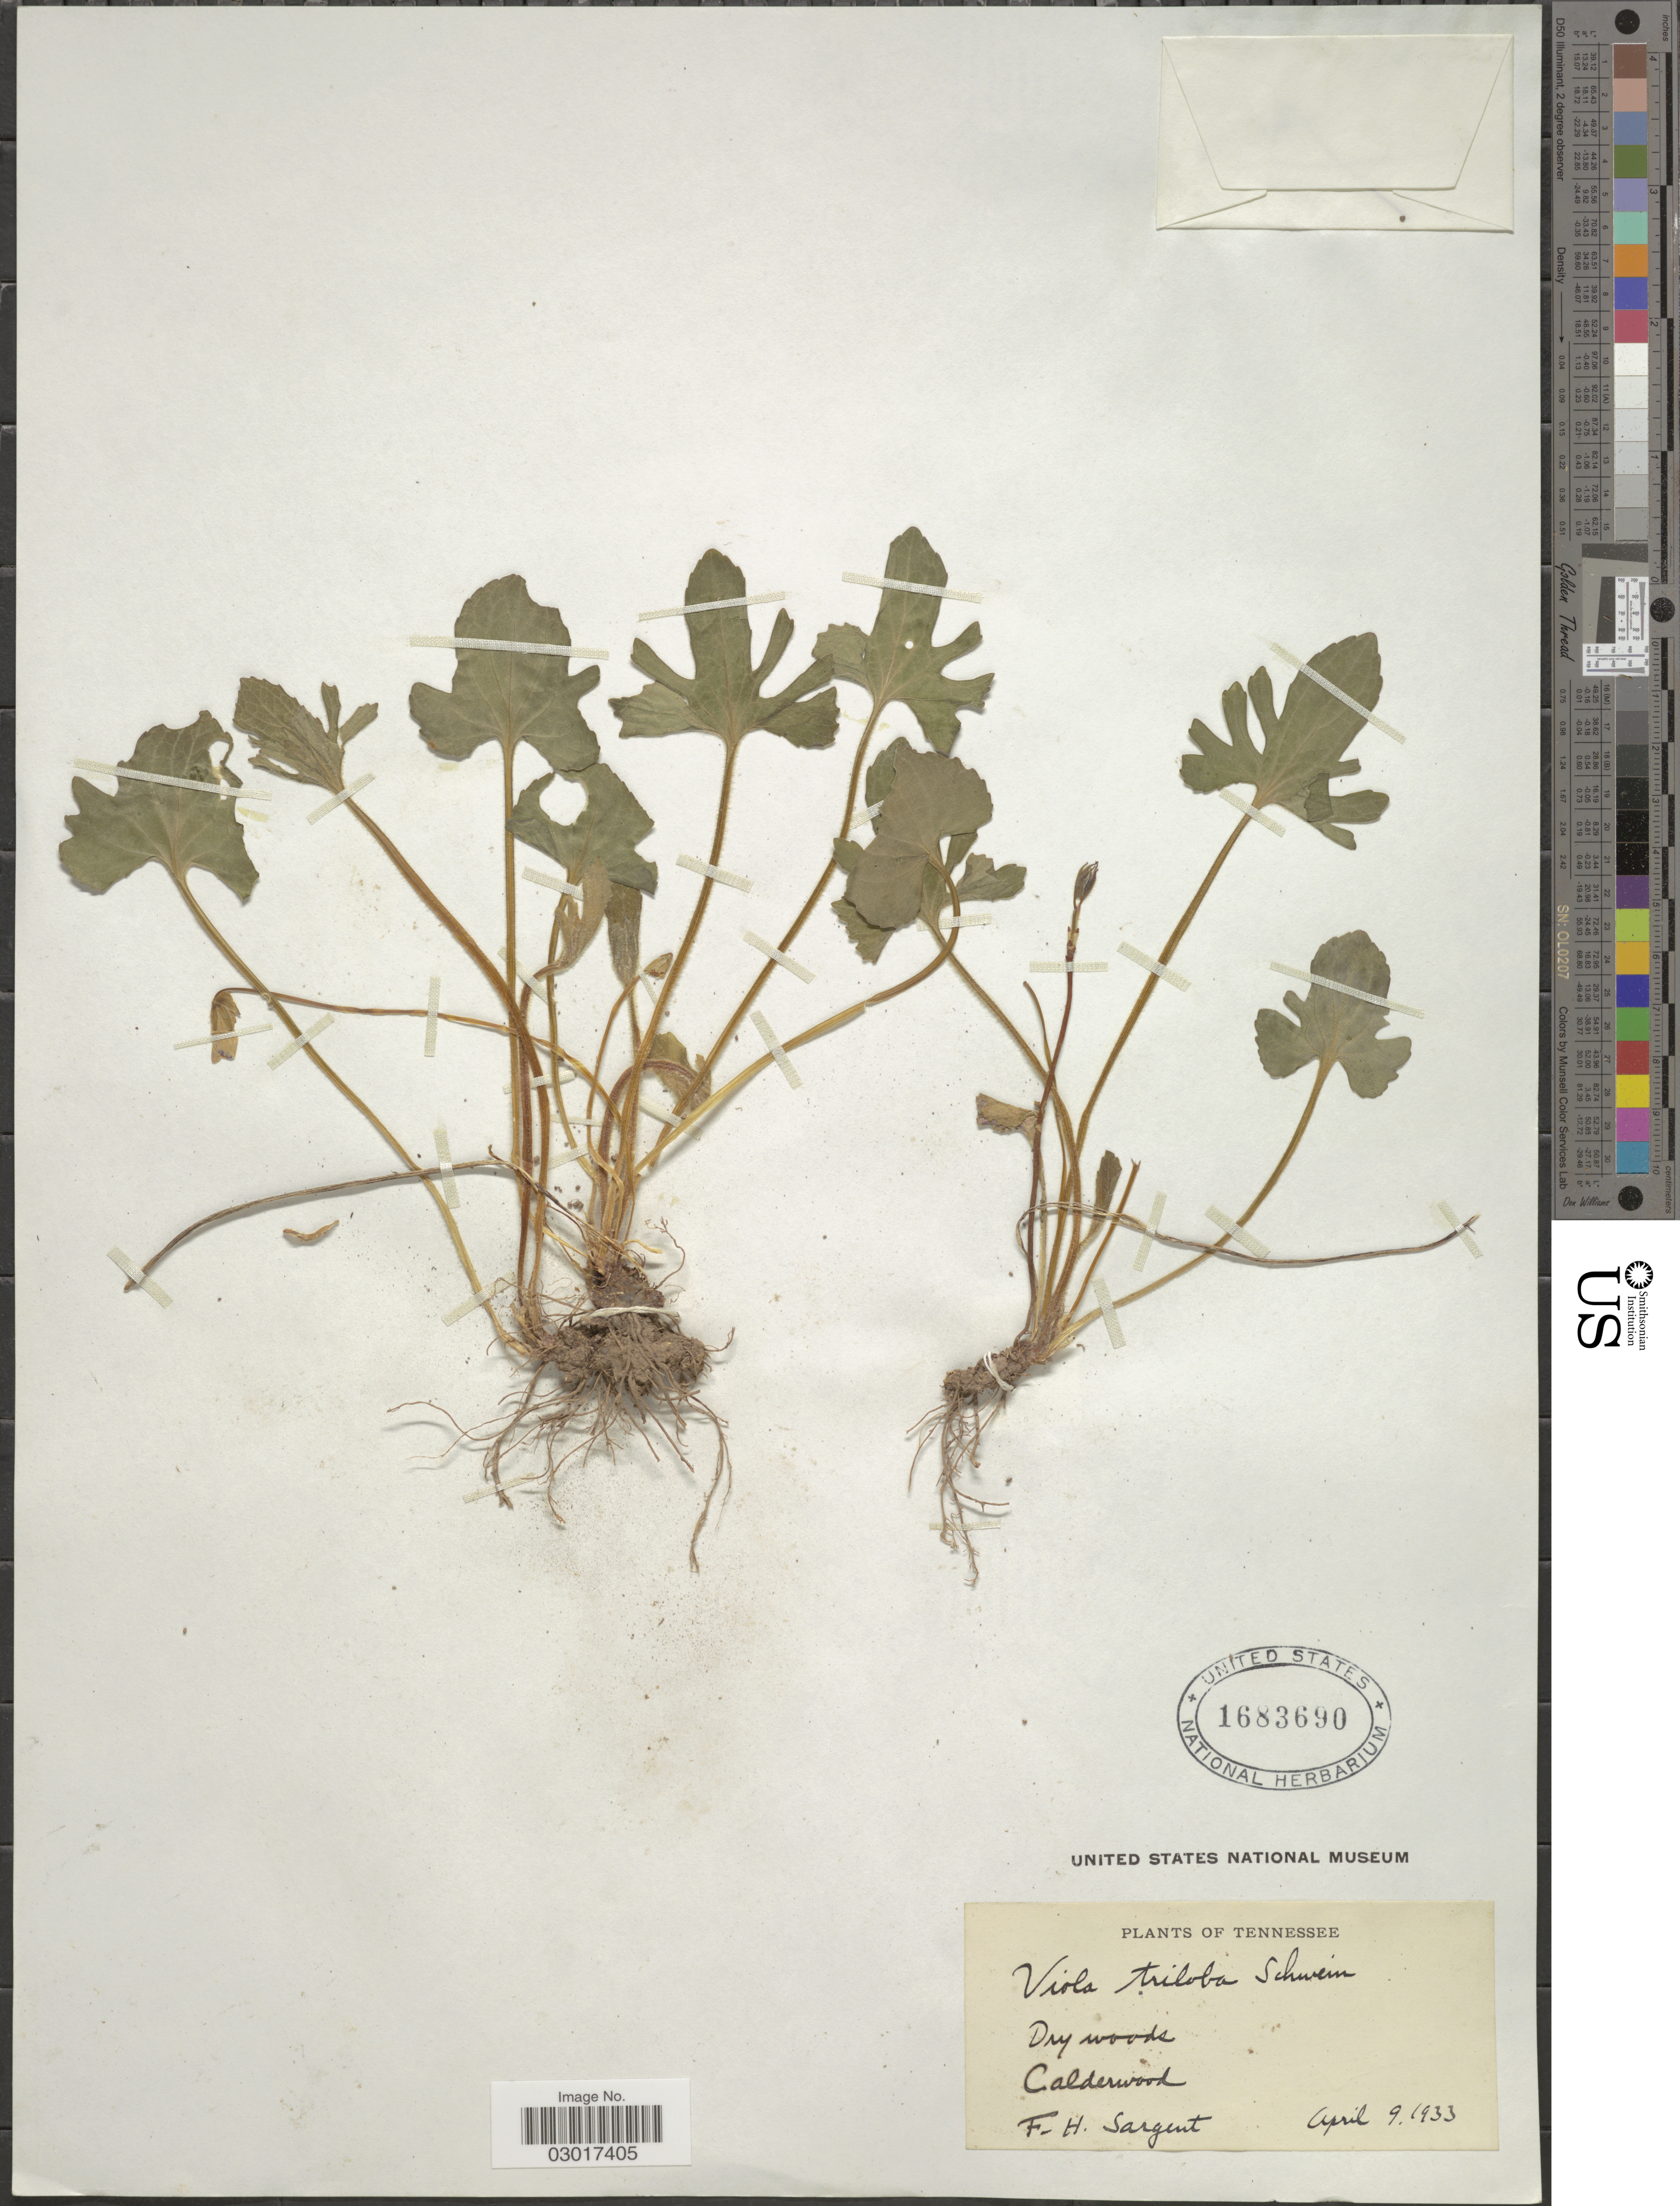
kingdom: Plantae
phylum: Tracheophyta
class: Magnoliopsida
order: Malpighiales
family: Violaceae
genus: Viola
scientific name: Viola triloba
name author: Schwein.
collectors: F. H. Sargent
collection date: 1933-04-09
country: United States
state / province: Tennessee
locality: Calderwood.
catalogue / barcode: US 1683690